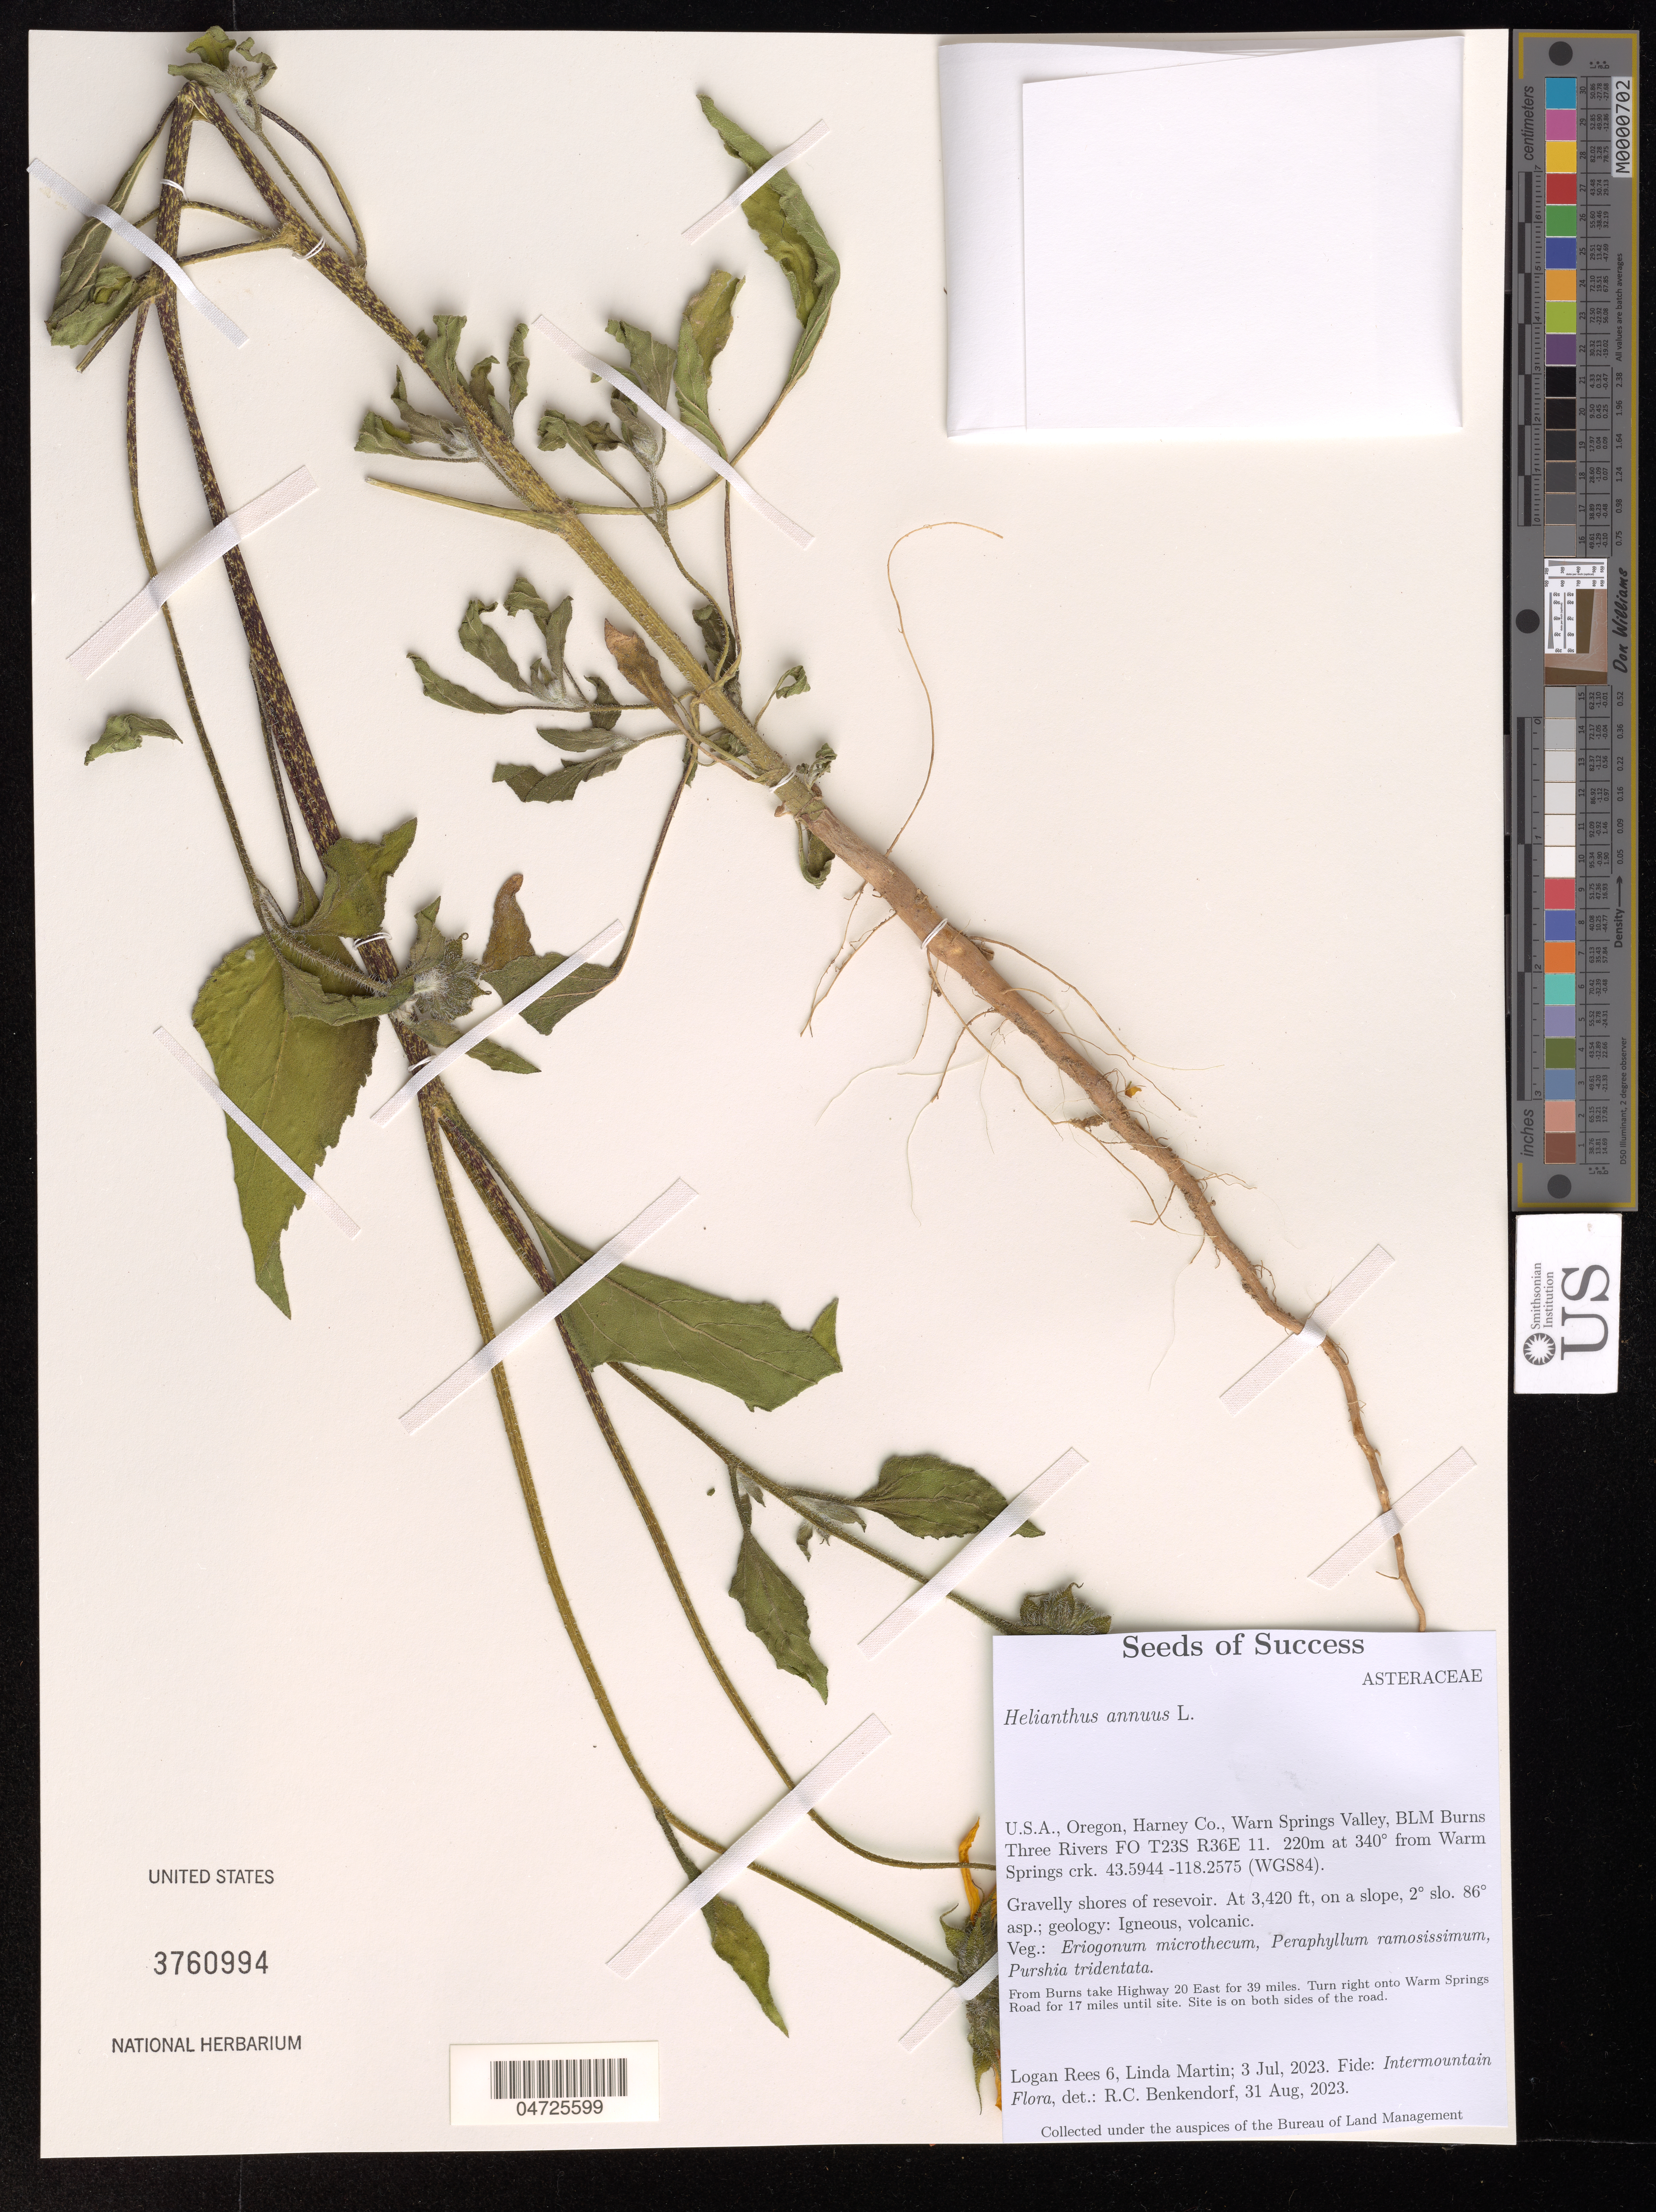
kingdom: Plantae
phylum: Tracheophyta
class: Magnoliopsida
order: Asterales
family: Asteraceae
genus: Helianthus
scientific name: Helianthus annuus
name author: L.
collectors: L. Rees & L. Martin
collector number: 6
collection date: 2023-07-03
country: United States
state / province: Oregon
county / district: Harney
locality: Harney Co., Warn Springs Valley, BLM Burns Three Rivers FO T23S R36E 11. 220m at 340º from Warm Springs crk. (WGS84). From Burns take Highway 20 East for 39 miles. Turn right onto Warm Springs Road for 17 miles until site. Site is on both sides of the road.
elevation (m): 1042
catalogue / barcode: US 3760994